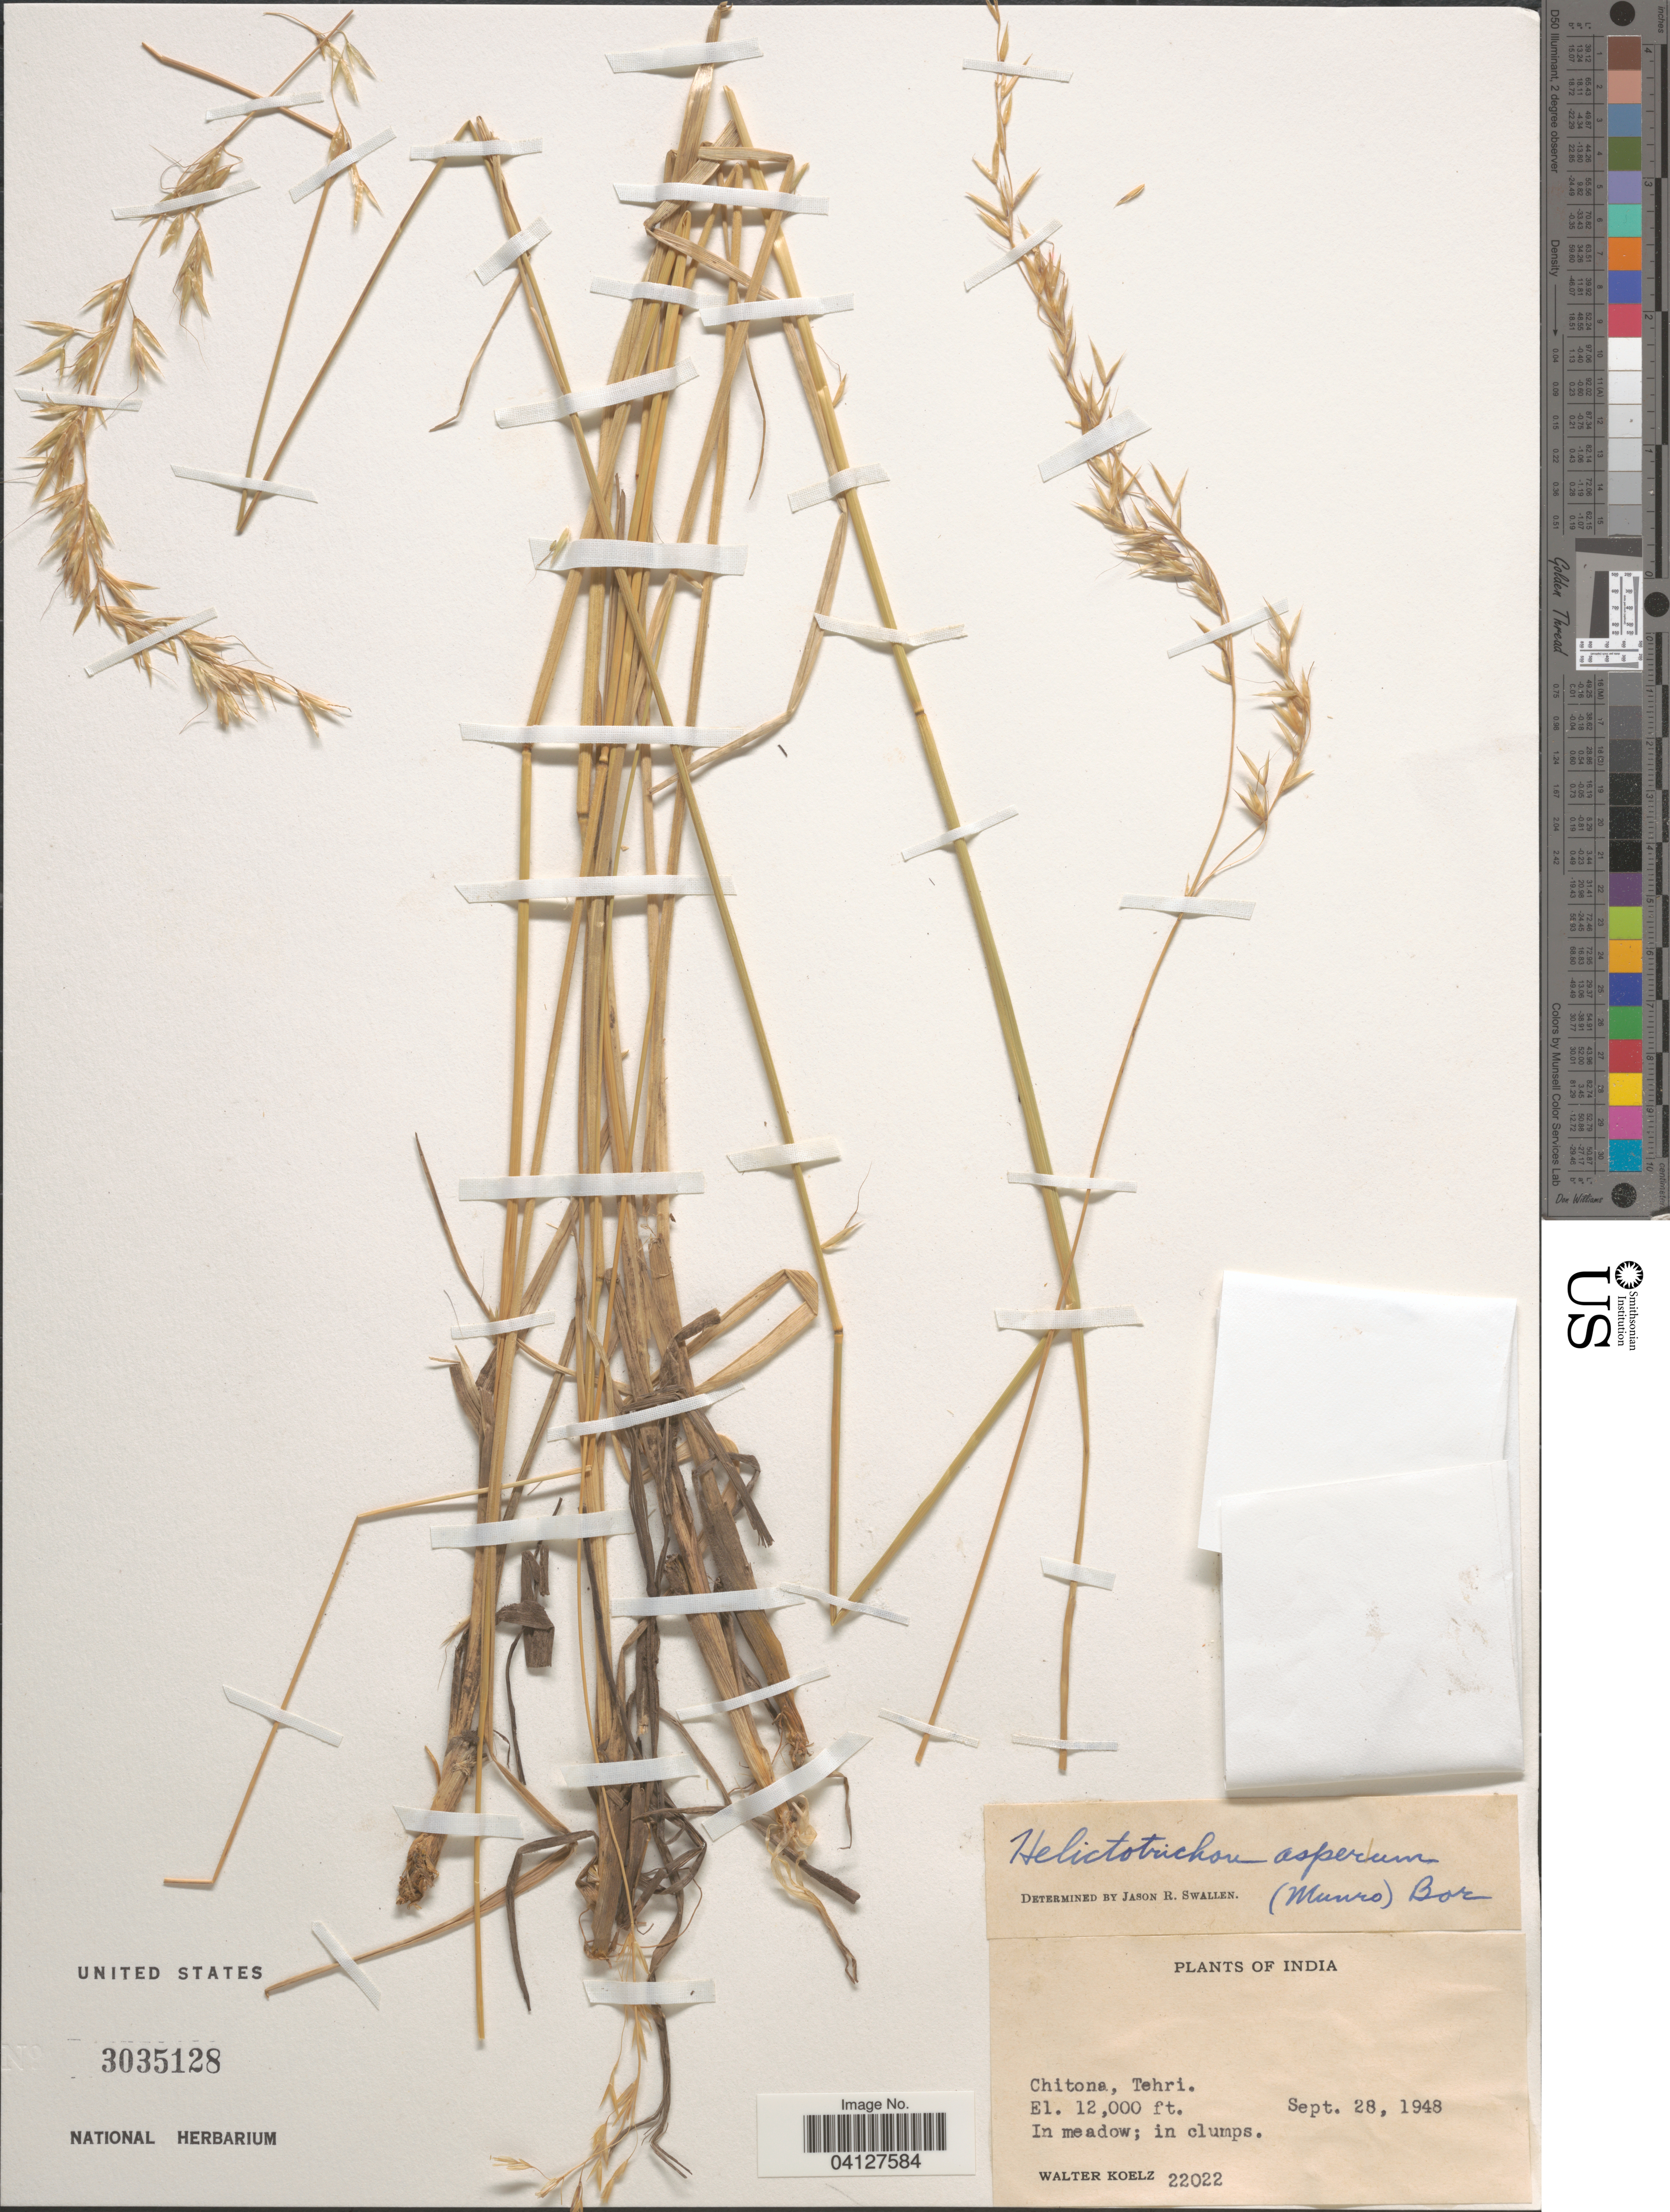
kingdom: Plantae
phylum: Tracheophyta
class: Liliopsida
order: Poales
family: Poaceae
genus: Helictotrichon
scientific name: Helictotrichon asperum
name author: (Munro ex Thwaites) Bor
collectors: W. N. Koelz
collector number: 22022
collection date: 1948-09-28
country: India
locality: Chitona, Tehri.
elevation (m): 3658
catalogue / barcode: US 3035128